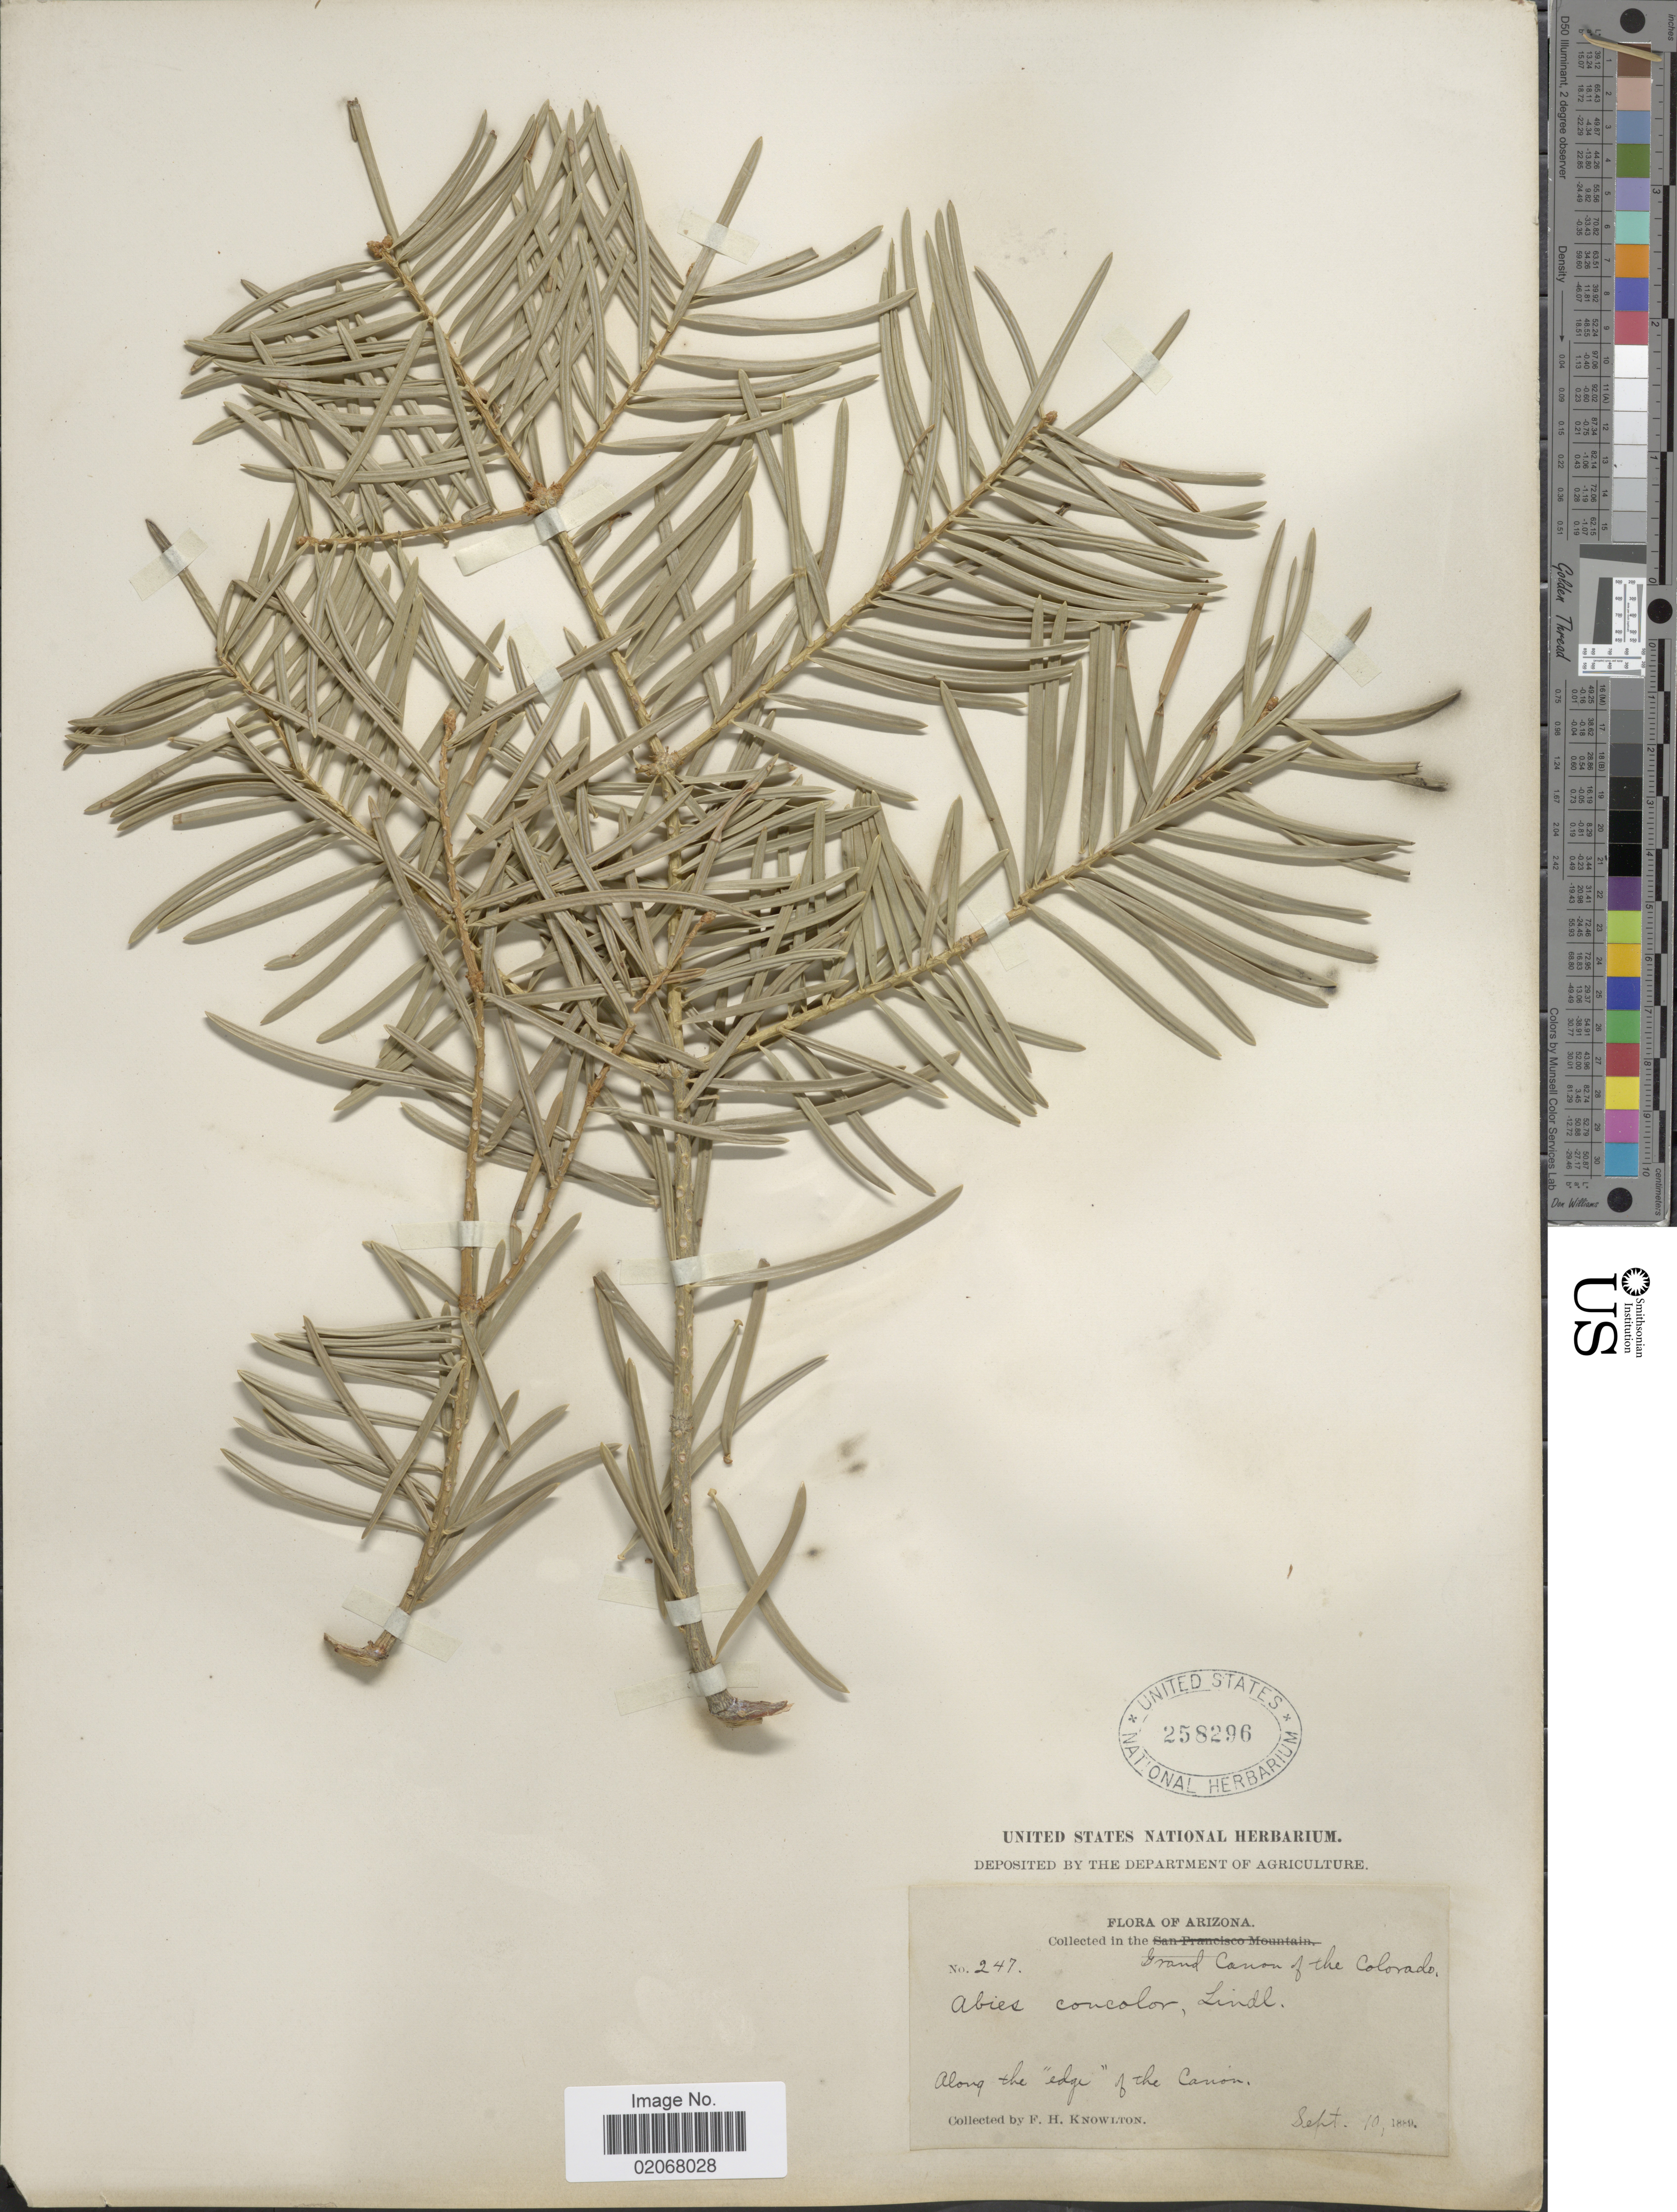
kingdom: Plantae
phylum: Tracheophyta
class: Pinopsida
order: Pinales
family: Pinaceae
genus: Abies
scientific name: Abies concolor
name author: (Gordon & Glend.) Lindl. ex Hildebr.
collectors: F. H. Knowlton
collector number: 247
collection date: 1889-09-10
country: United States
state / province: Arizona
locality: Along the "edge"of the Canon. Grand Canon of the Colorado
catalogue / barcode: US 258296